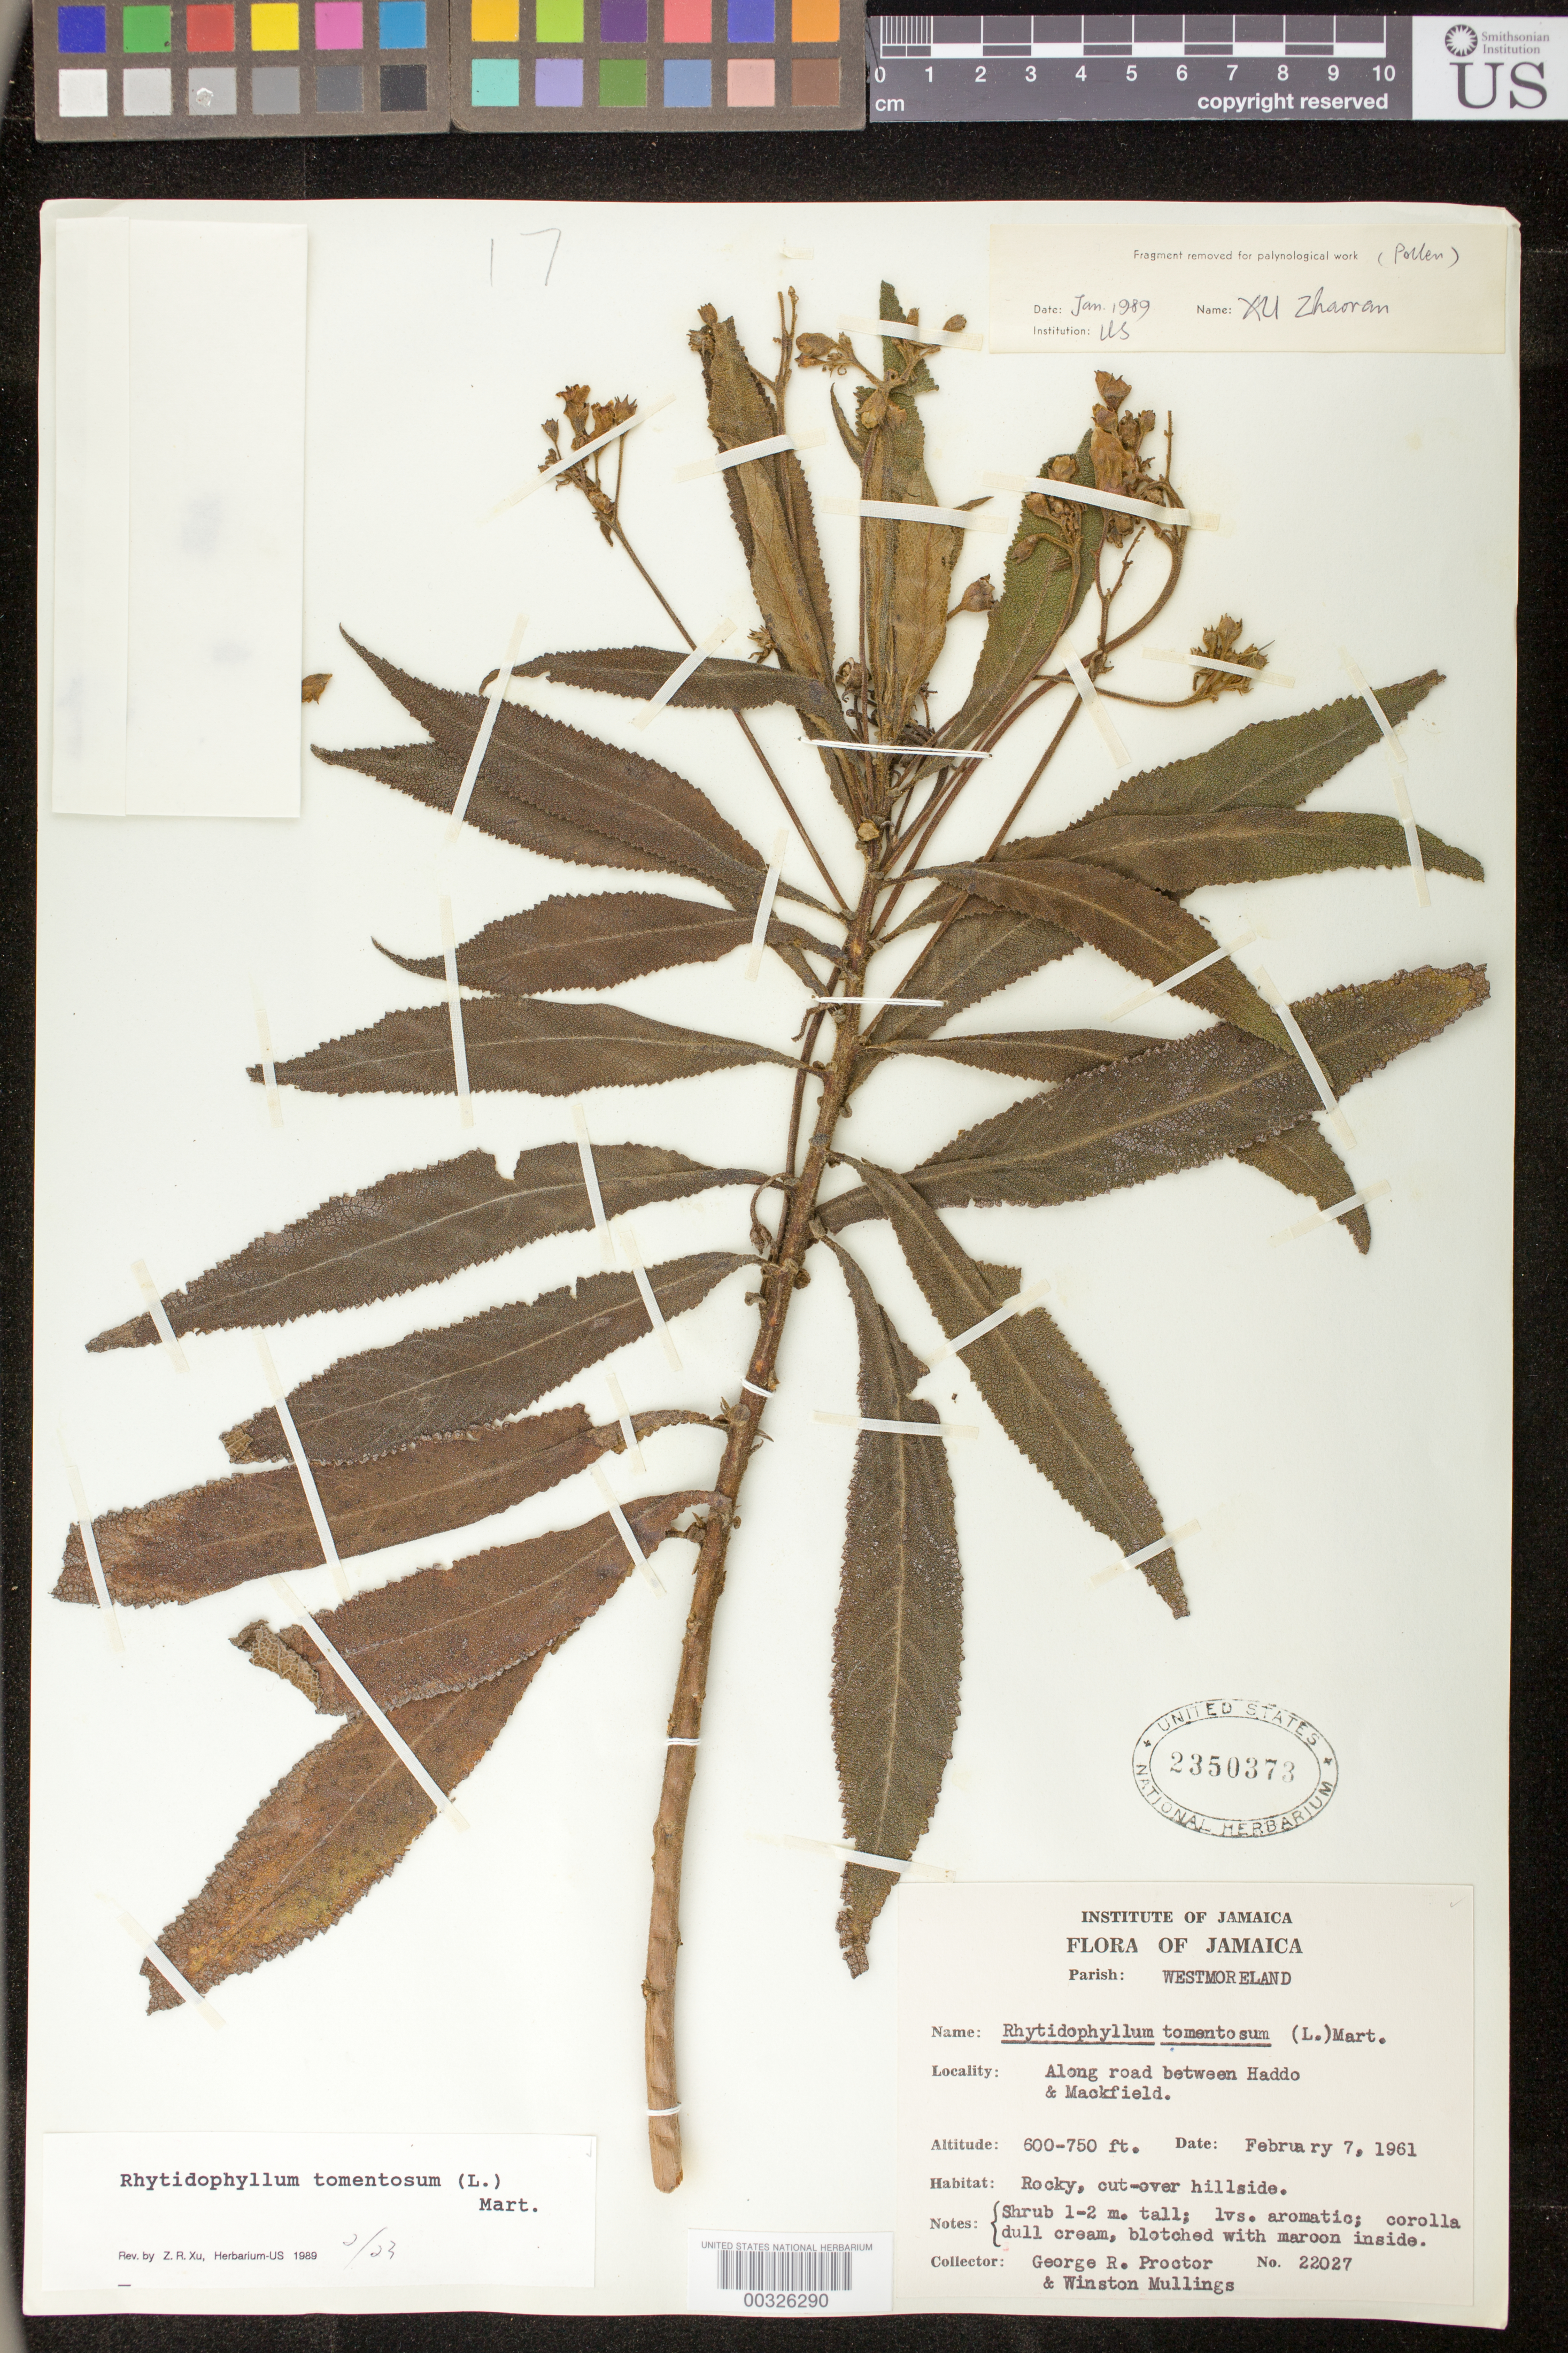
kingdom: Plantae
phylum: Tracheophyta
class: Magnoliopsida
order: Lamiales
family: Gesneriaceae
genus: Rhytidophyllum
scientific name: Rhytidophyllum tomentosum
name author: (L.) Mart.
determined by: Skog, Laurence E.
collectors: G. R. Proctor & W. Mullings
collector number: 22027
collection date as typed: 07 Feb 1961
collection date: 1961-02-07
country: Jamaica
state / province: Westmoreland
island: Jamaica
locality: Along road between Haddo and Mackfield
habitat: Rocky, cut-over hillside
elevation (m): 183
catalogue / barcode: US 2350373